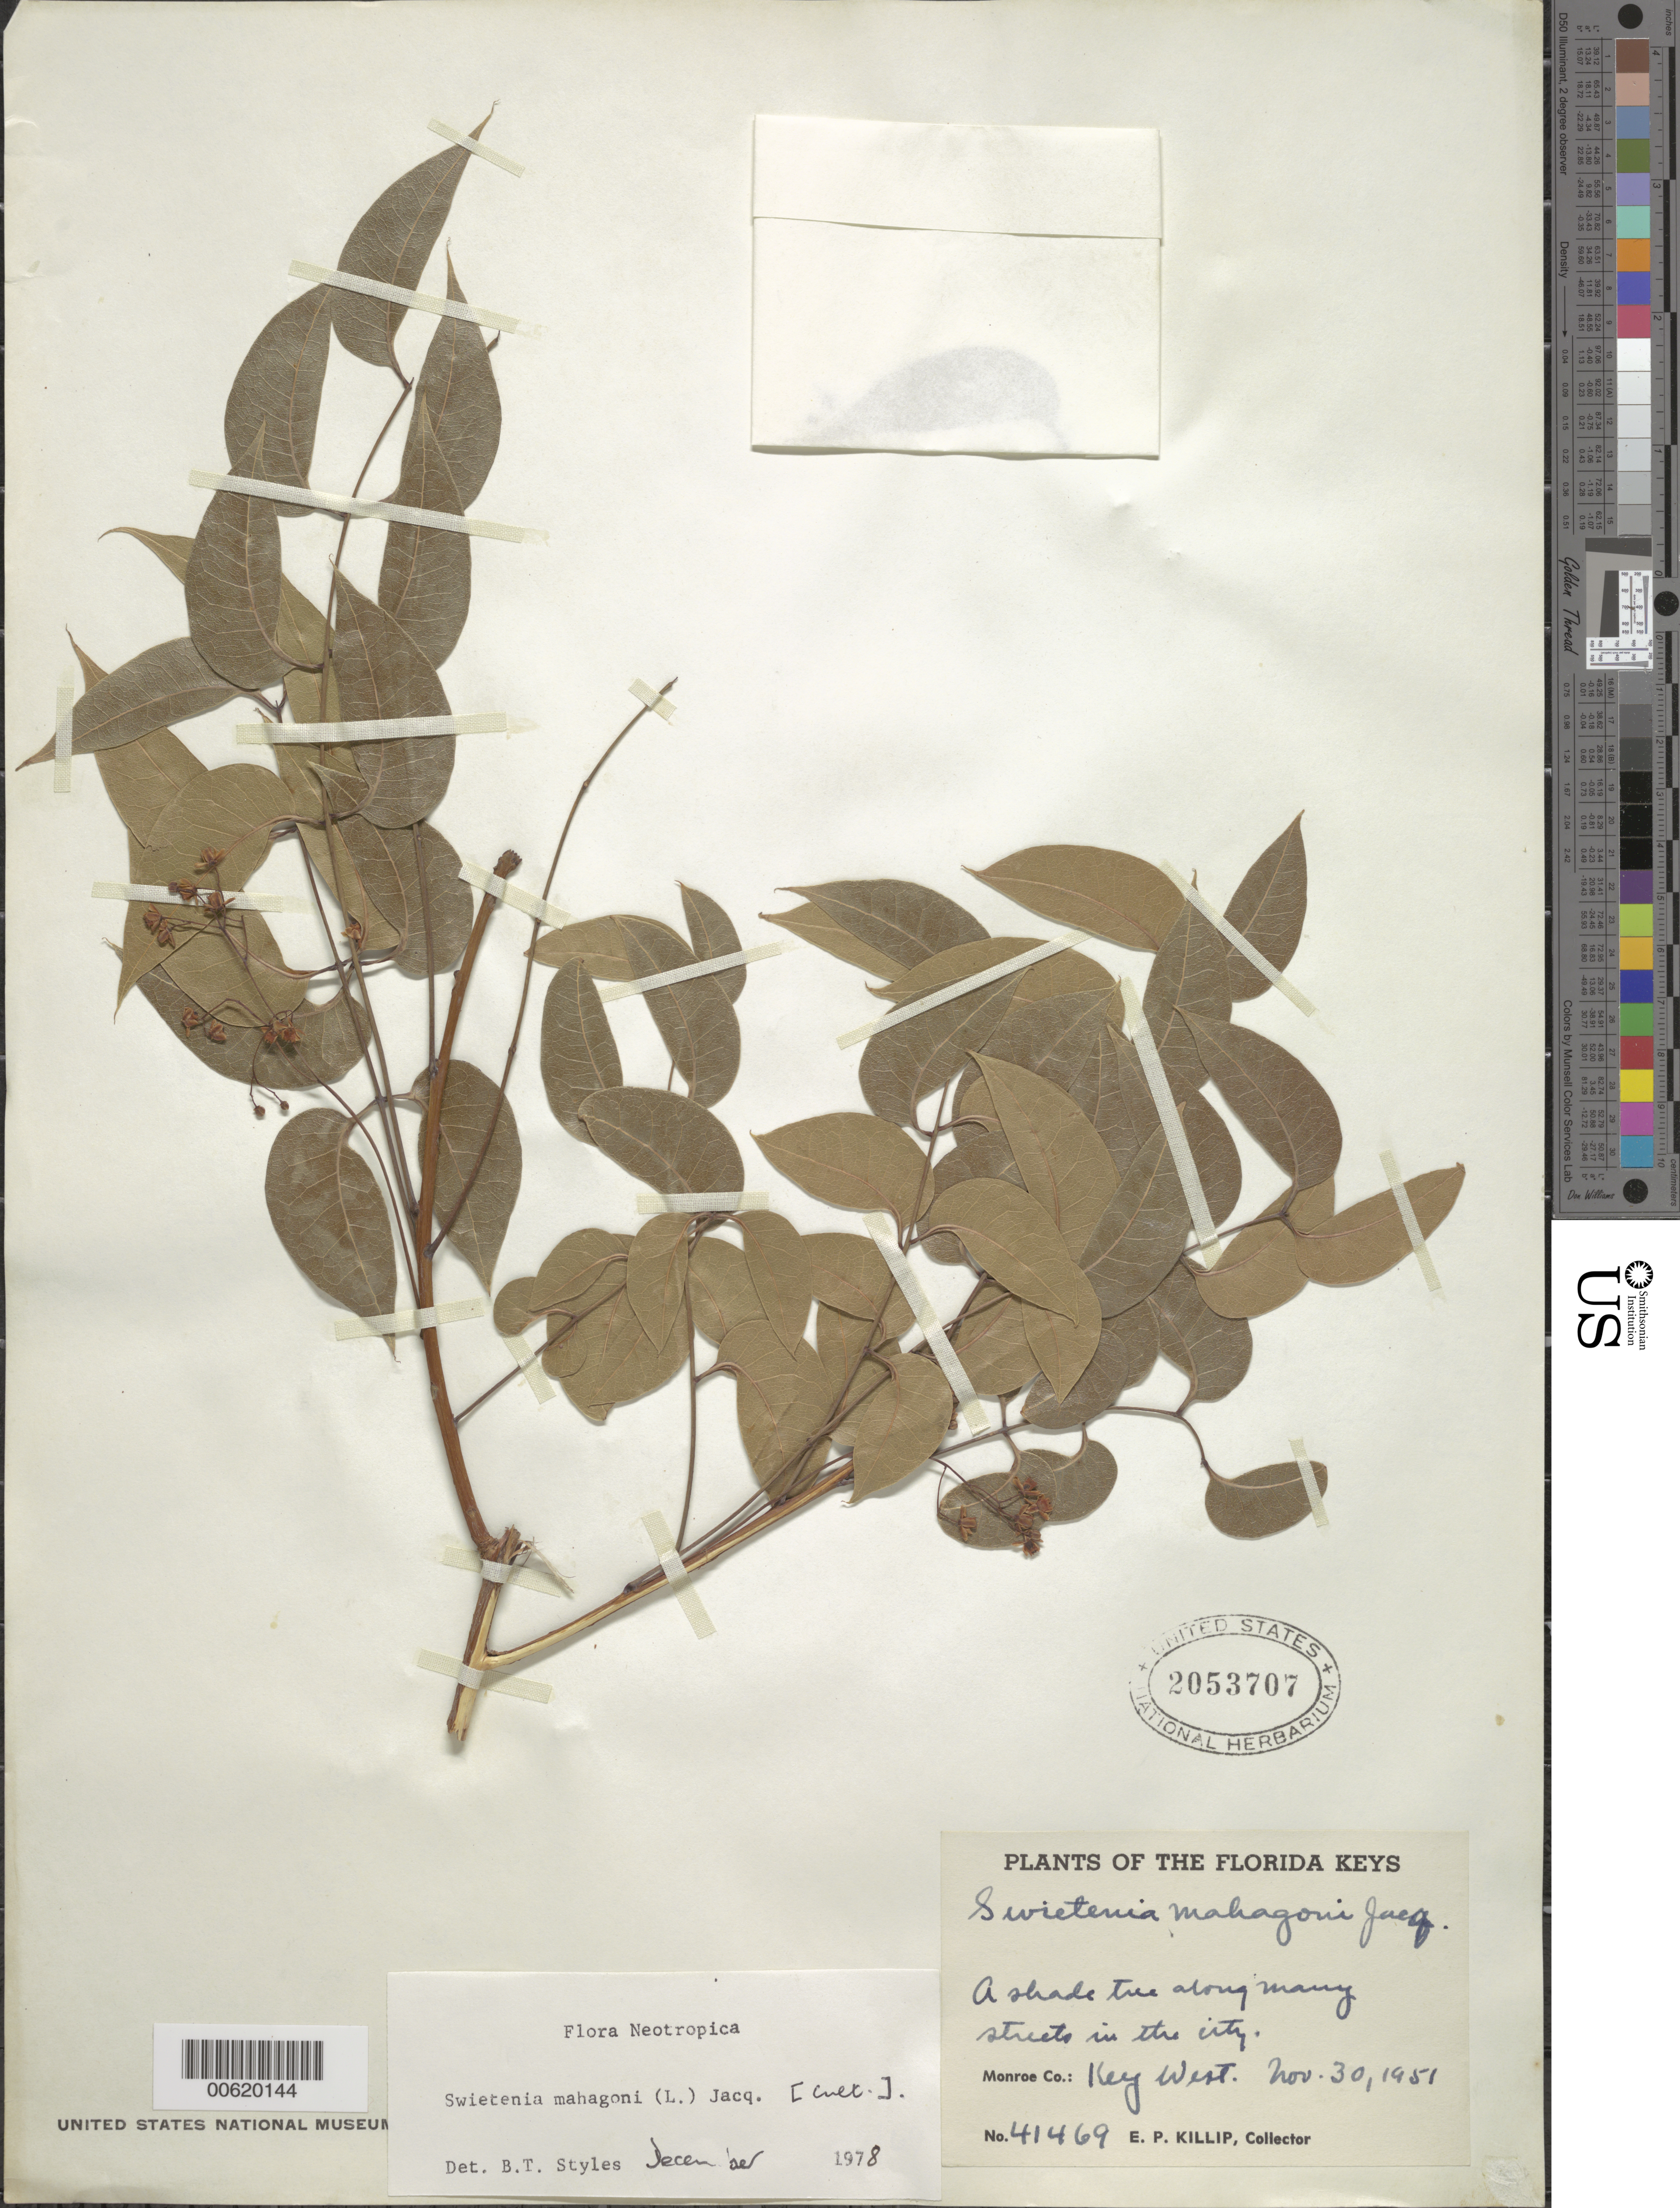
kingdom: Plantae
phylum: Tracheophyta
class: Magnoliopsida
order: Sapindales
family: Meliaceae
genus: Swietenia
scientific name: Swietenia mahagoni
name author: (L.) Jacq.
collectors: E. P. Killip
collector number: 41469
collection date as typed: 30 Nov 1951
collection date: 1951-11-30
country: United States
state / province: Florida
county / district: Monroe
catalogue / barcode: US 2053707